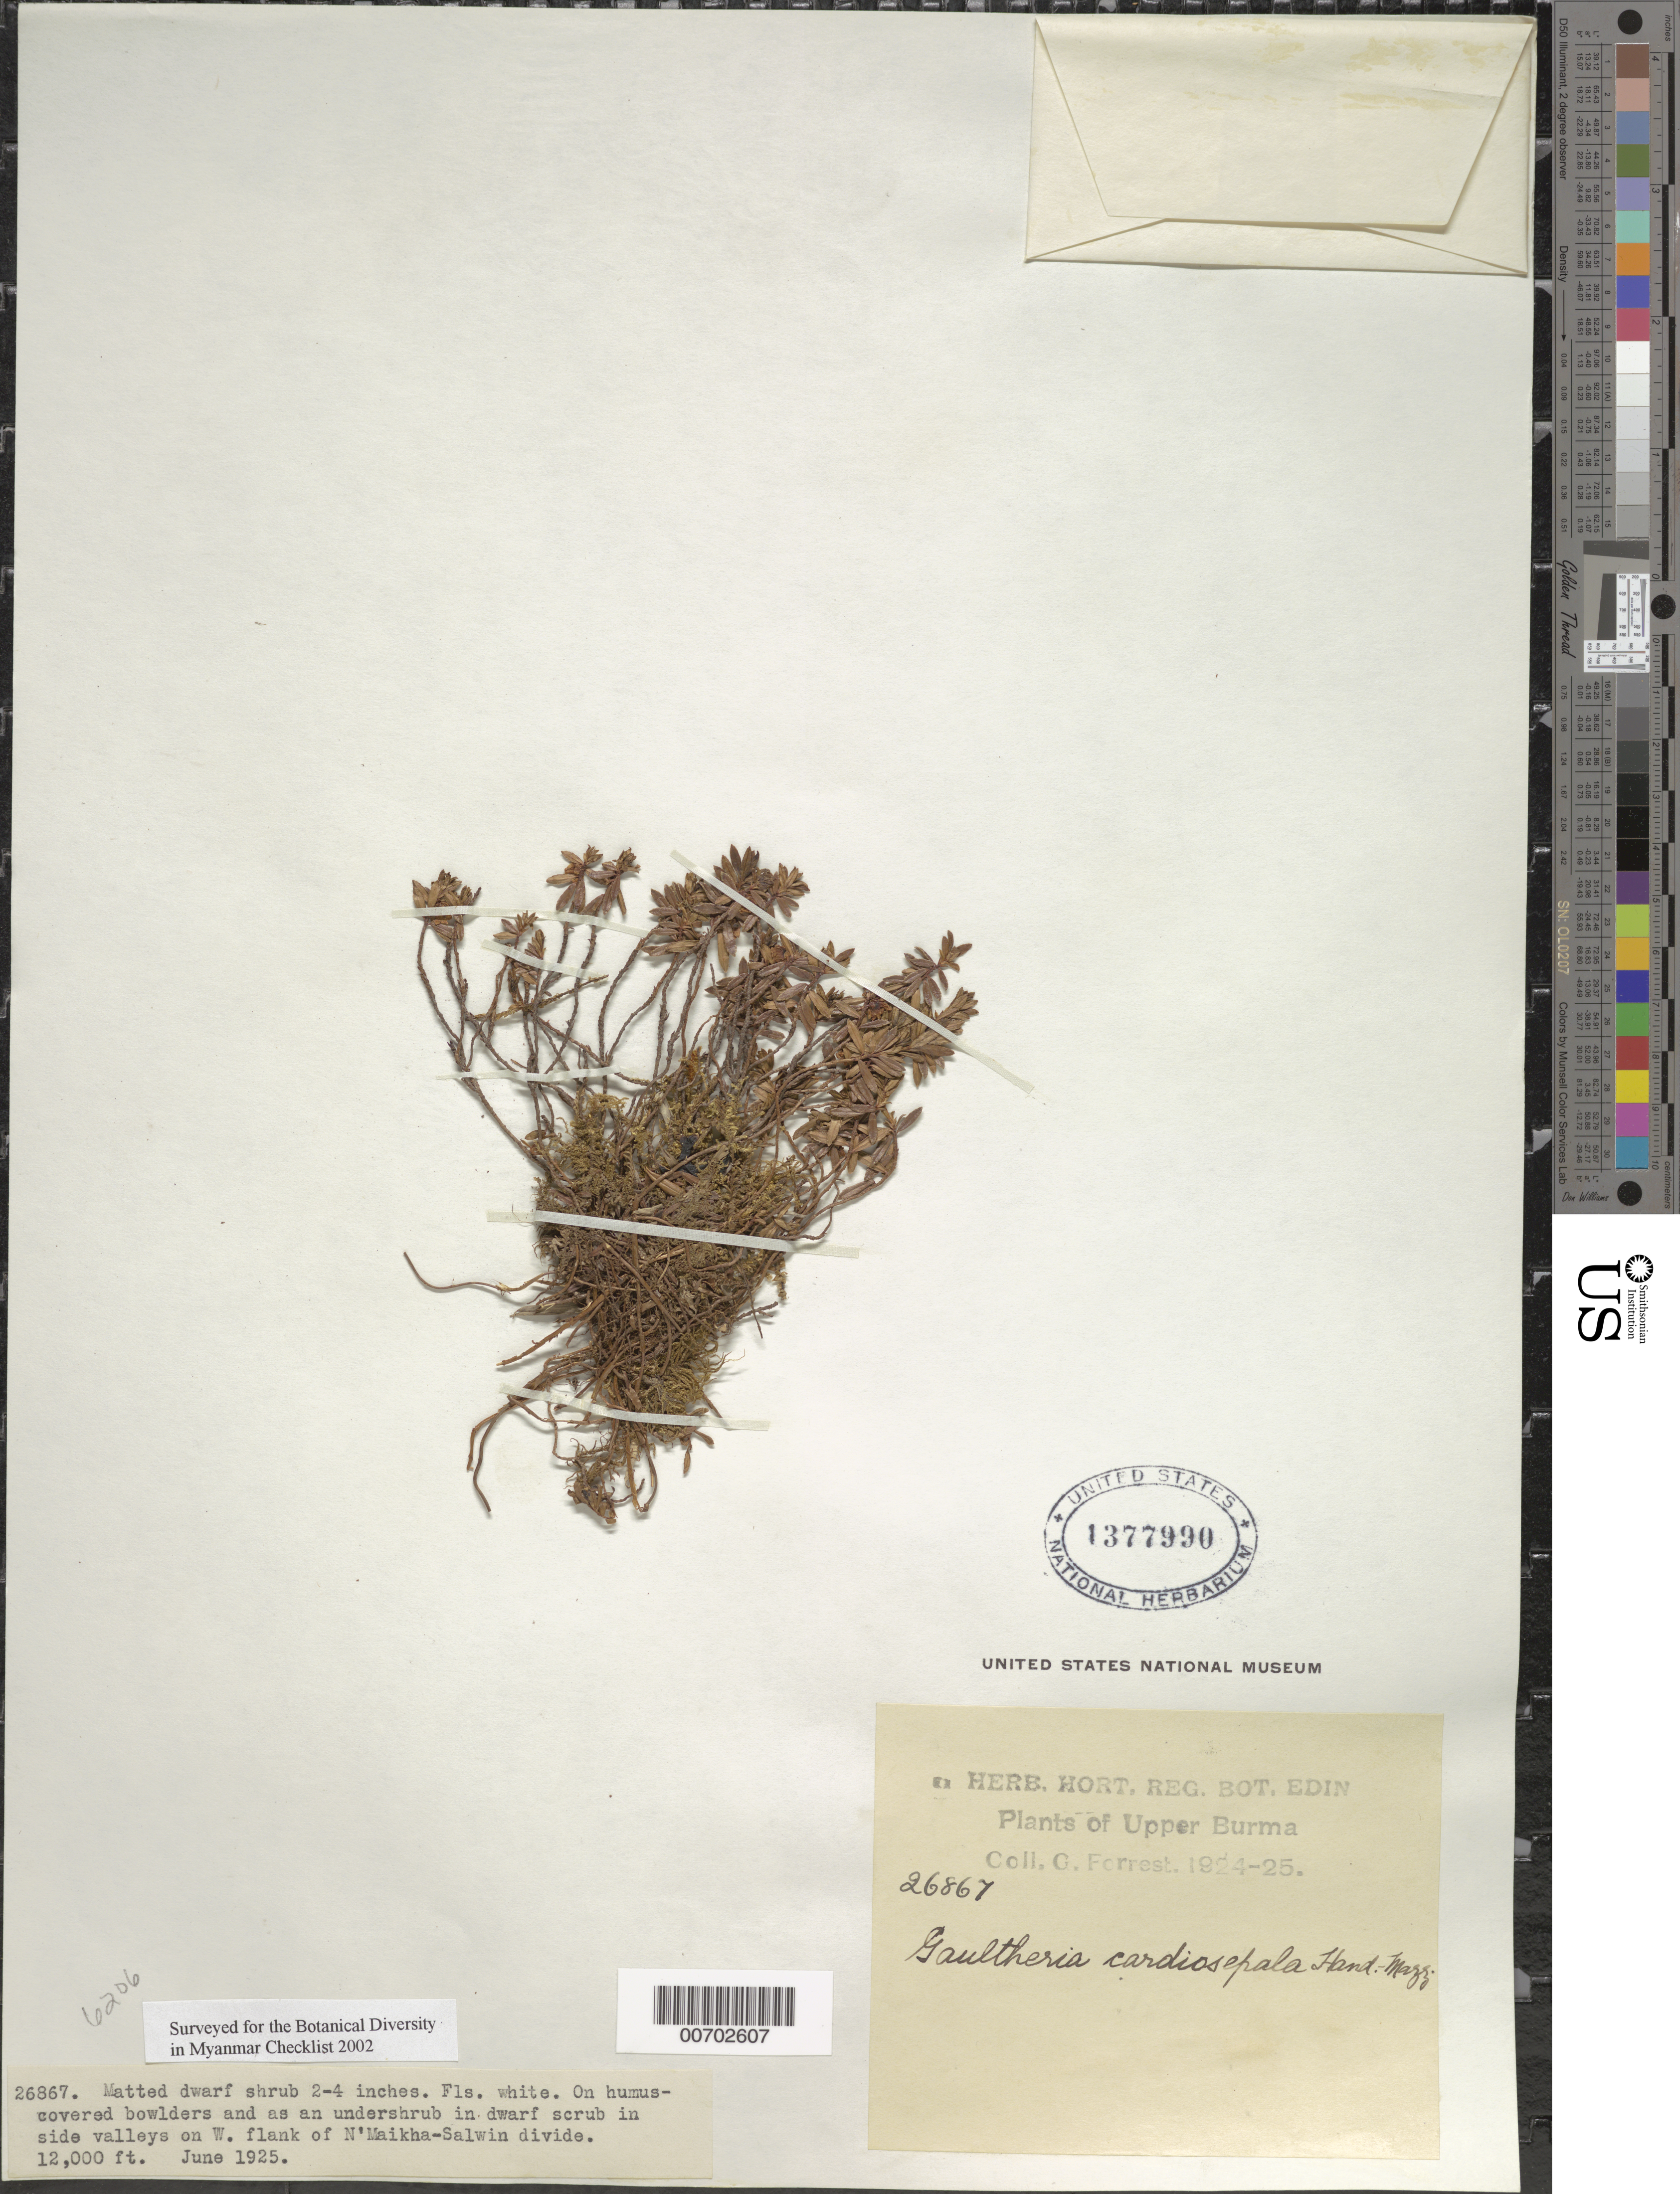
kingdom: Plantae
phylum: Tracheophyta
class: Magnoliopsida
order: Ericales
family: Ericaceae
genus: Gaultheria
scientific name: Gaultheria cardiosepala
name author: Hand.-Mazz.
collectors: G. Forrest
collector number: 26867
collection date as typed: Jun 1925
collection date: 1925-06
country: Myanmar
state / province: Kachin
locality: N'Maikha-Salwin Divide, W flank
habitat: On humus covered boulders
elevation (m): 3658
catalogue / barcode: US 1377990